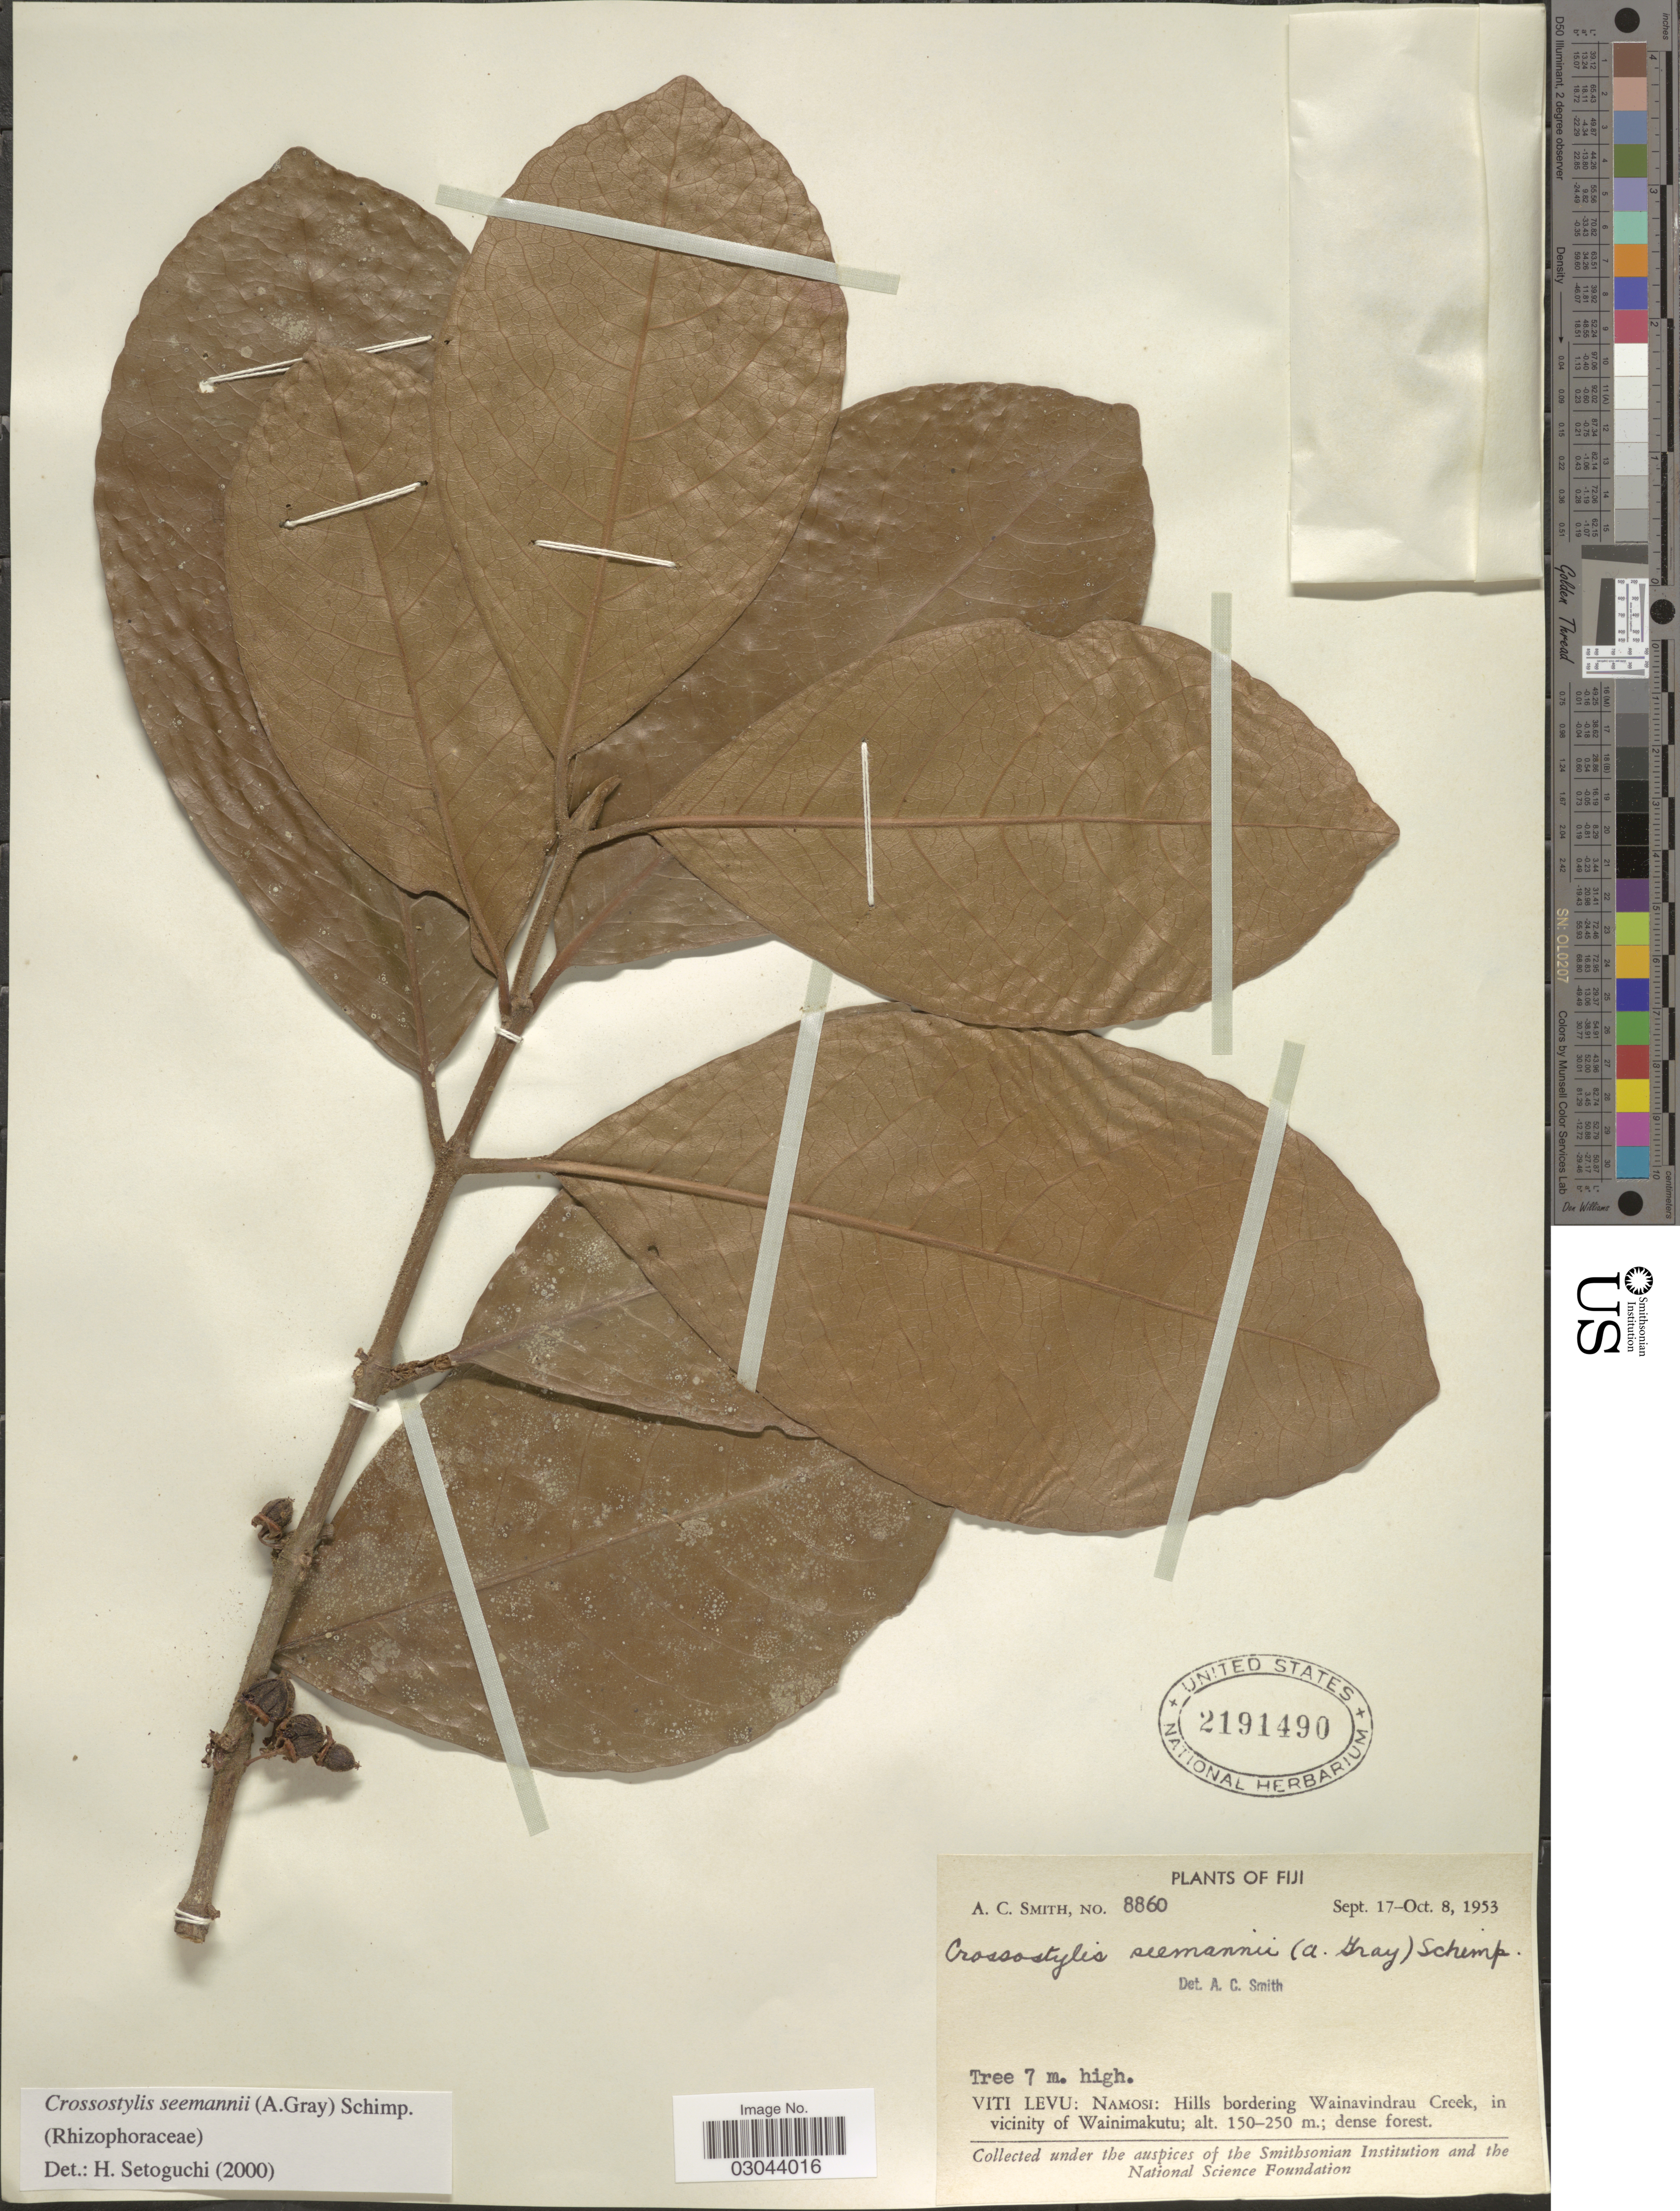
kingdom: Plantae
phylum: Tracheophyta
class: Magnoliopsida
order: Malpighiales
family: Rhizophoraceae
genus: Crossostylis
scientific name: Crossostylis seemannii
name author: (A. Gray) A. Schimp.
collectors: A. C. Smith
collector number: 8860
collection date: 1953-09-17/1953-10-08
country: Fiji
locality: Viti Levu: Namosi: Hills bordering Wainavindrau Creek, in vicinity of Wainimakutu.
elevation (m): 150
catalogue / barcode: US 2191490